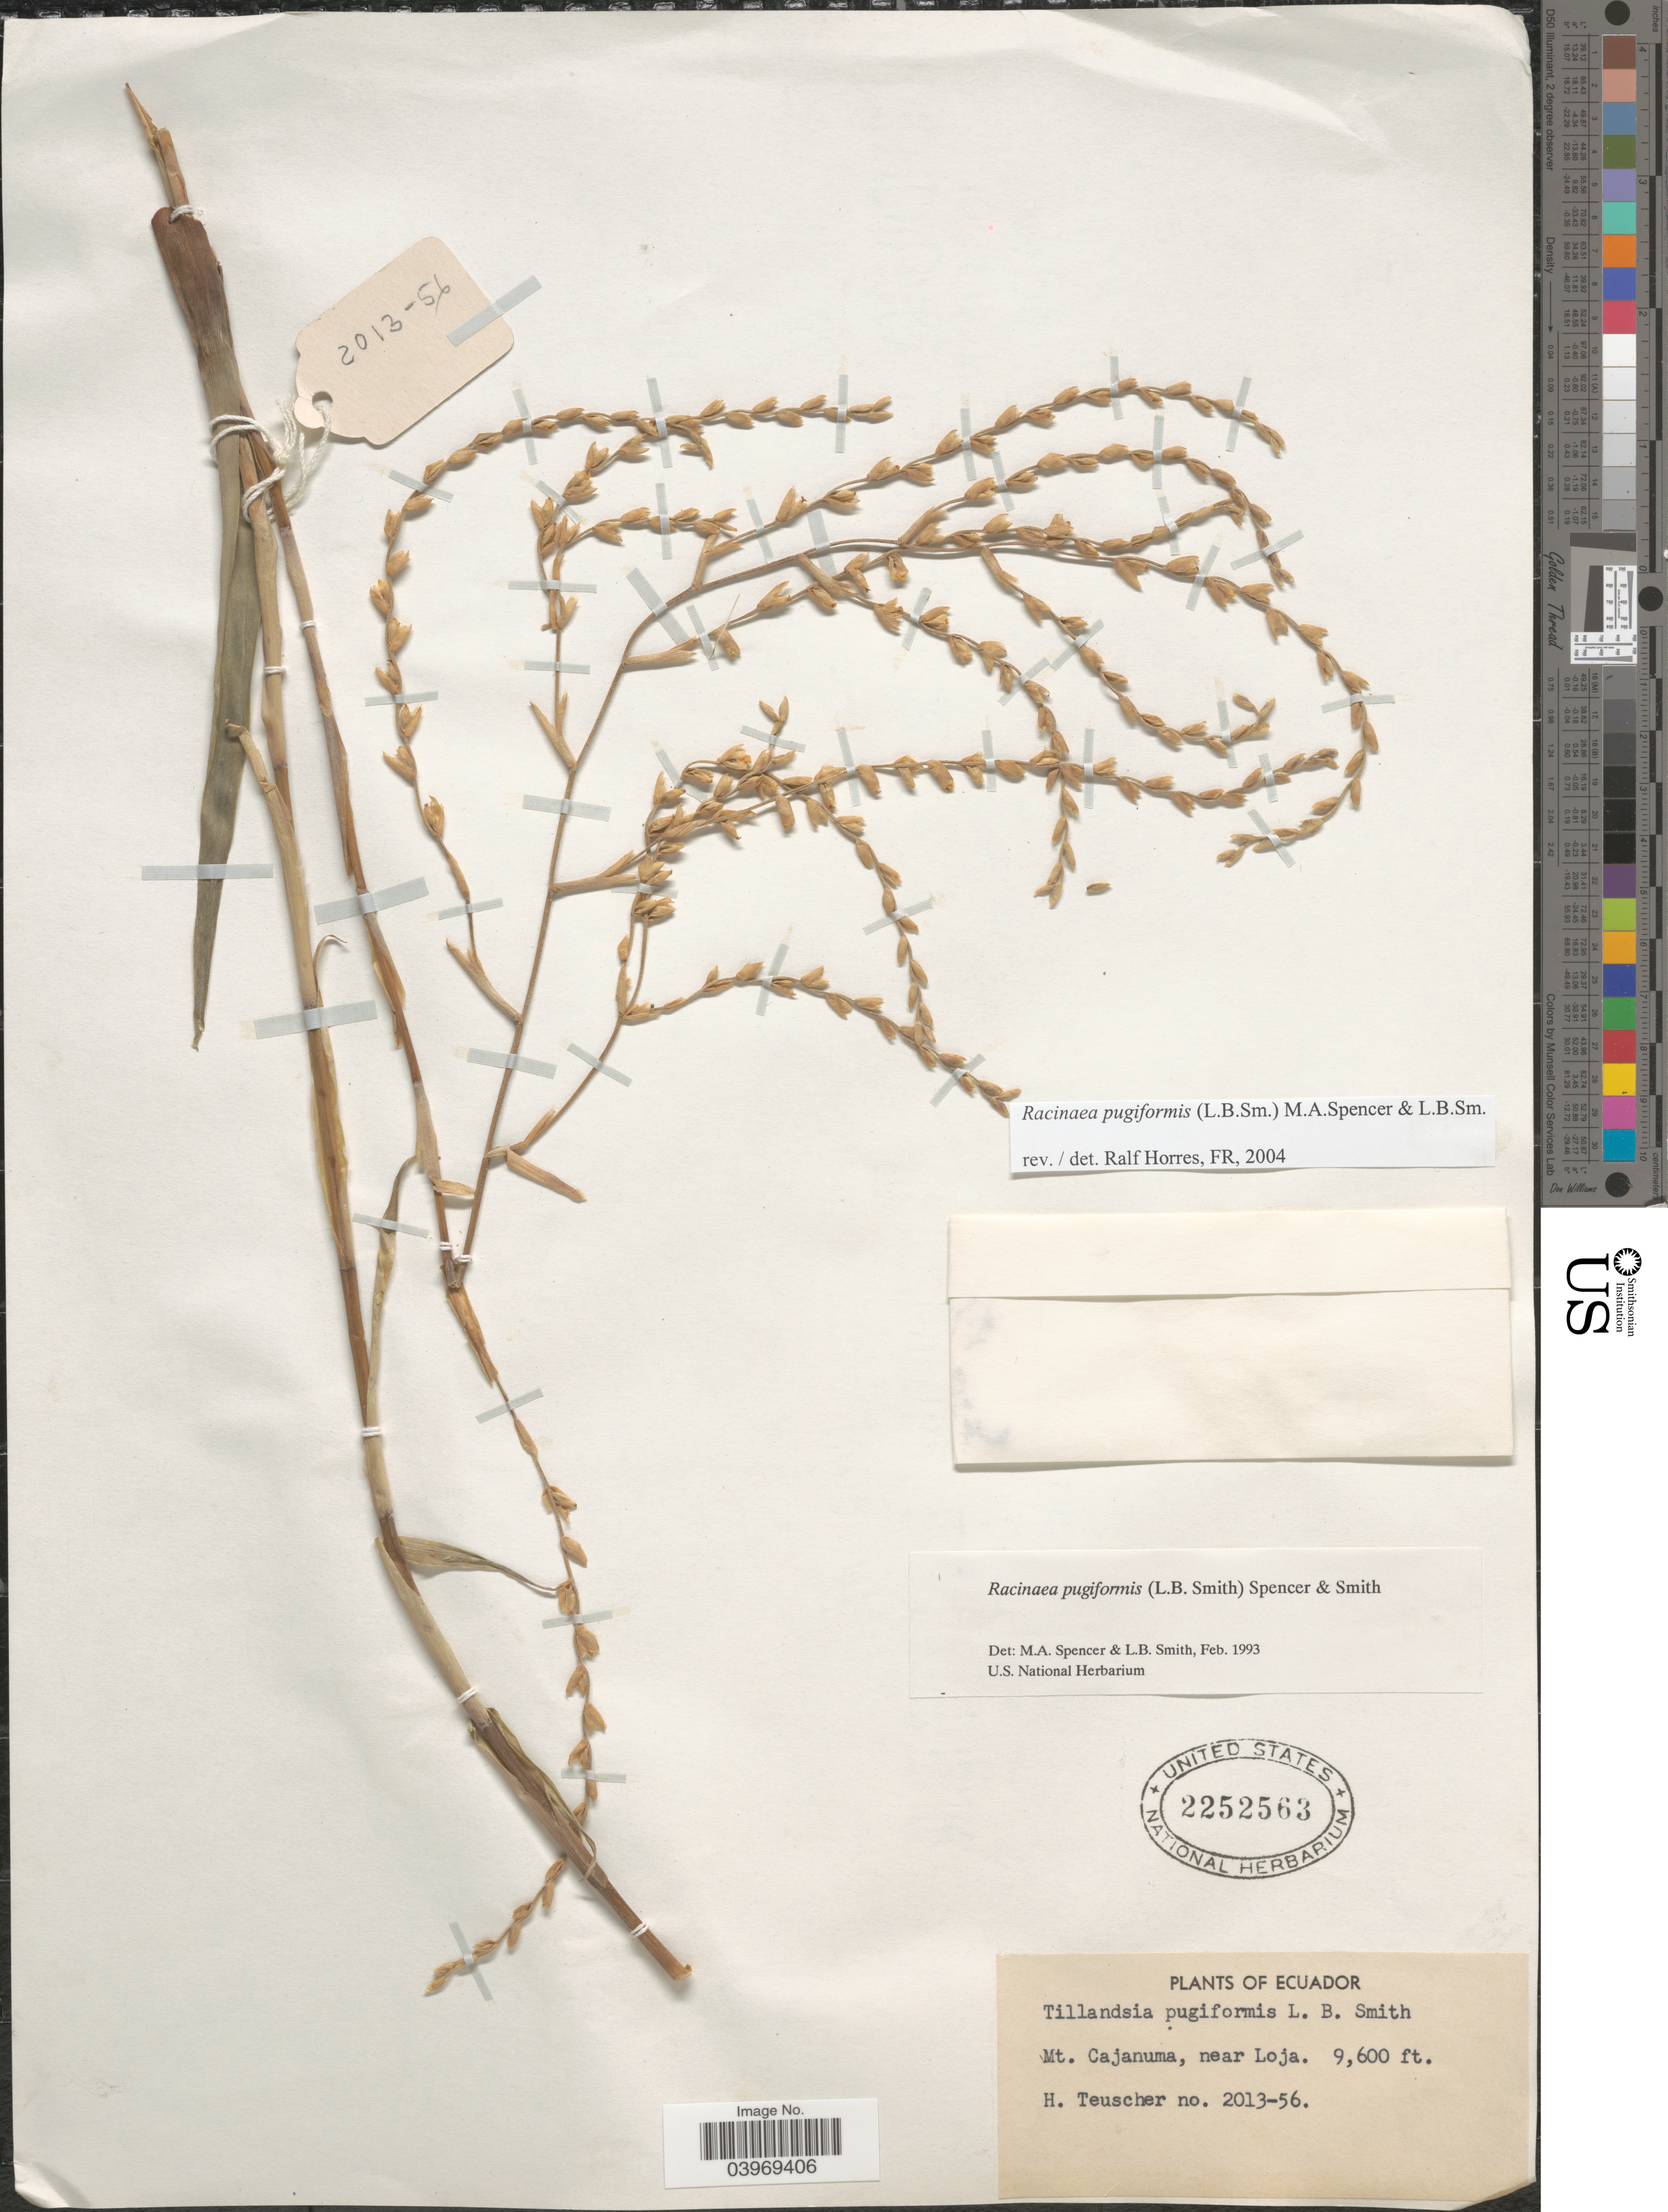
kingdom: Plantae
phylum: Tracheophyta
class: Liliopsida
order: Poales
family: Bromeliaceae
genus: Racinaea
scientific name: Racinaea pugiformis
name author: (L.B. Sm.) M.A. Spencer & L.B. Sm.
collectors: H. Teuscher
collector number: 2013-56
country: Ecuador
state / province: Loja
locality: Mt. Cajanuma, near Loja.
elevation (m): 2926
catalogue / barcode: US 2252563